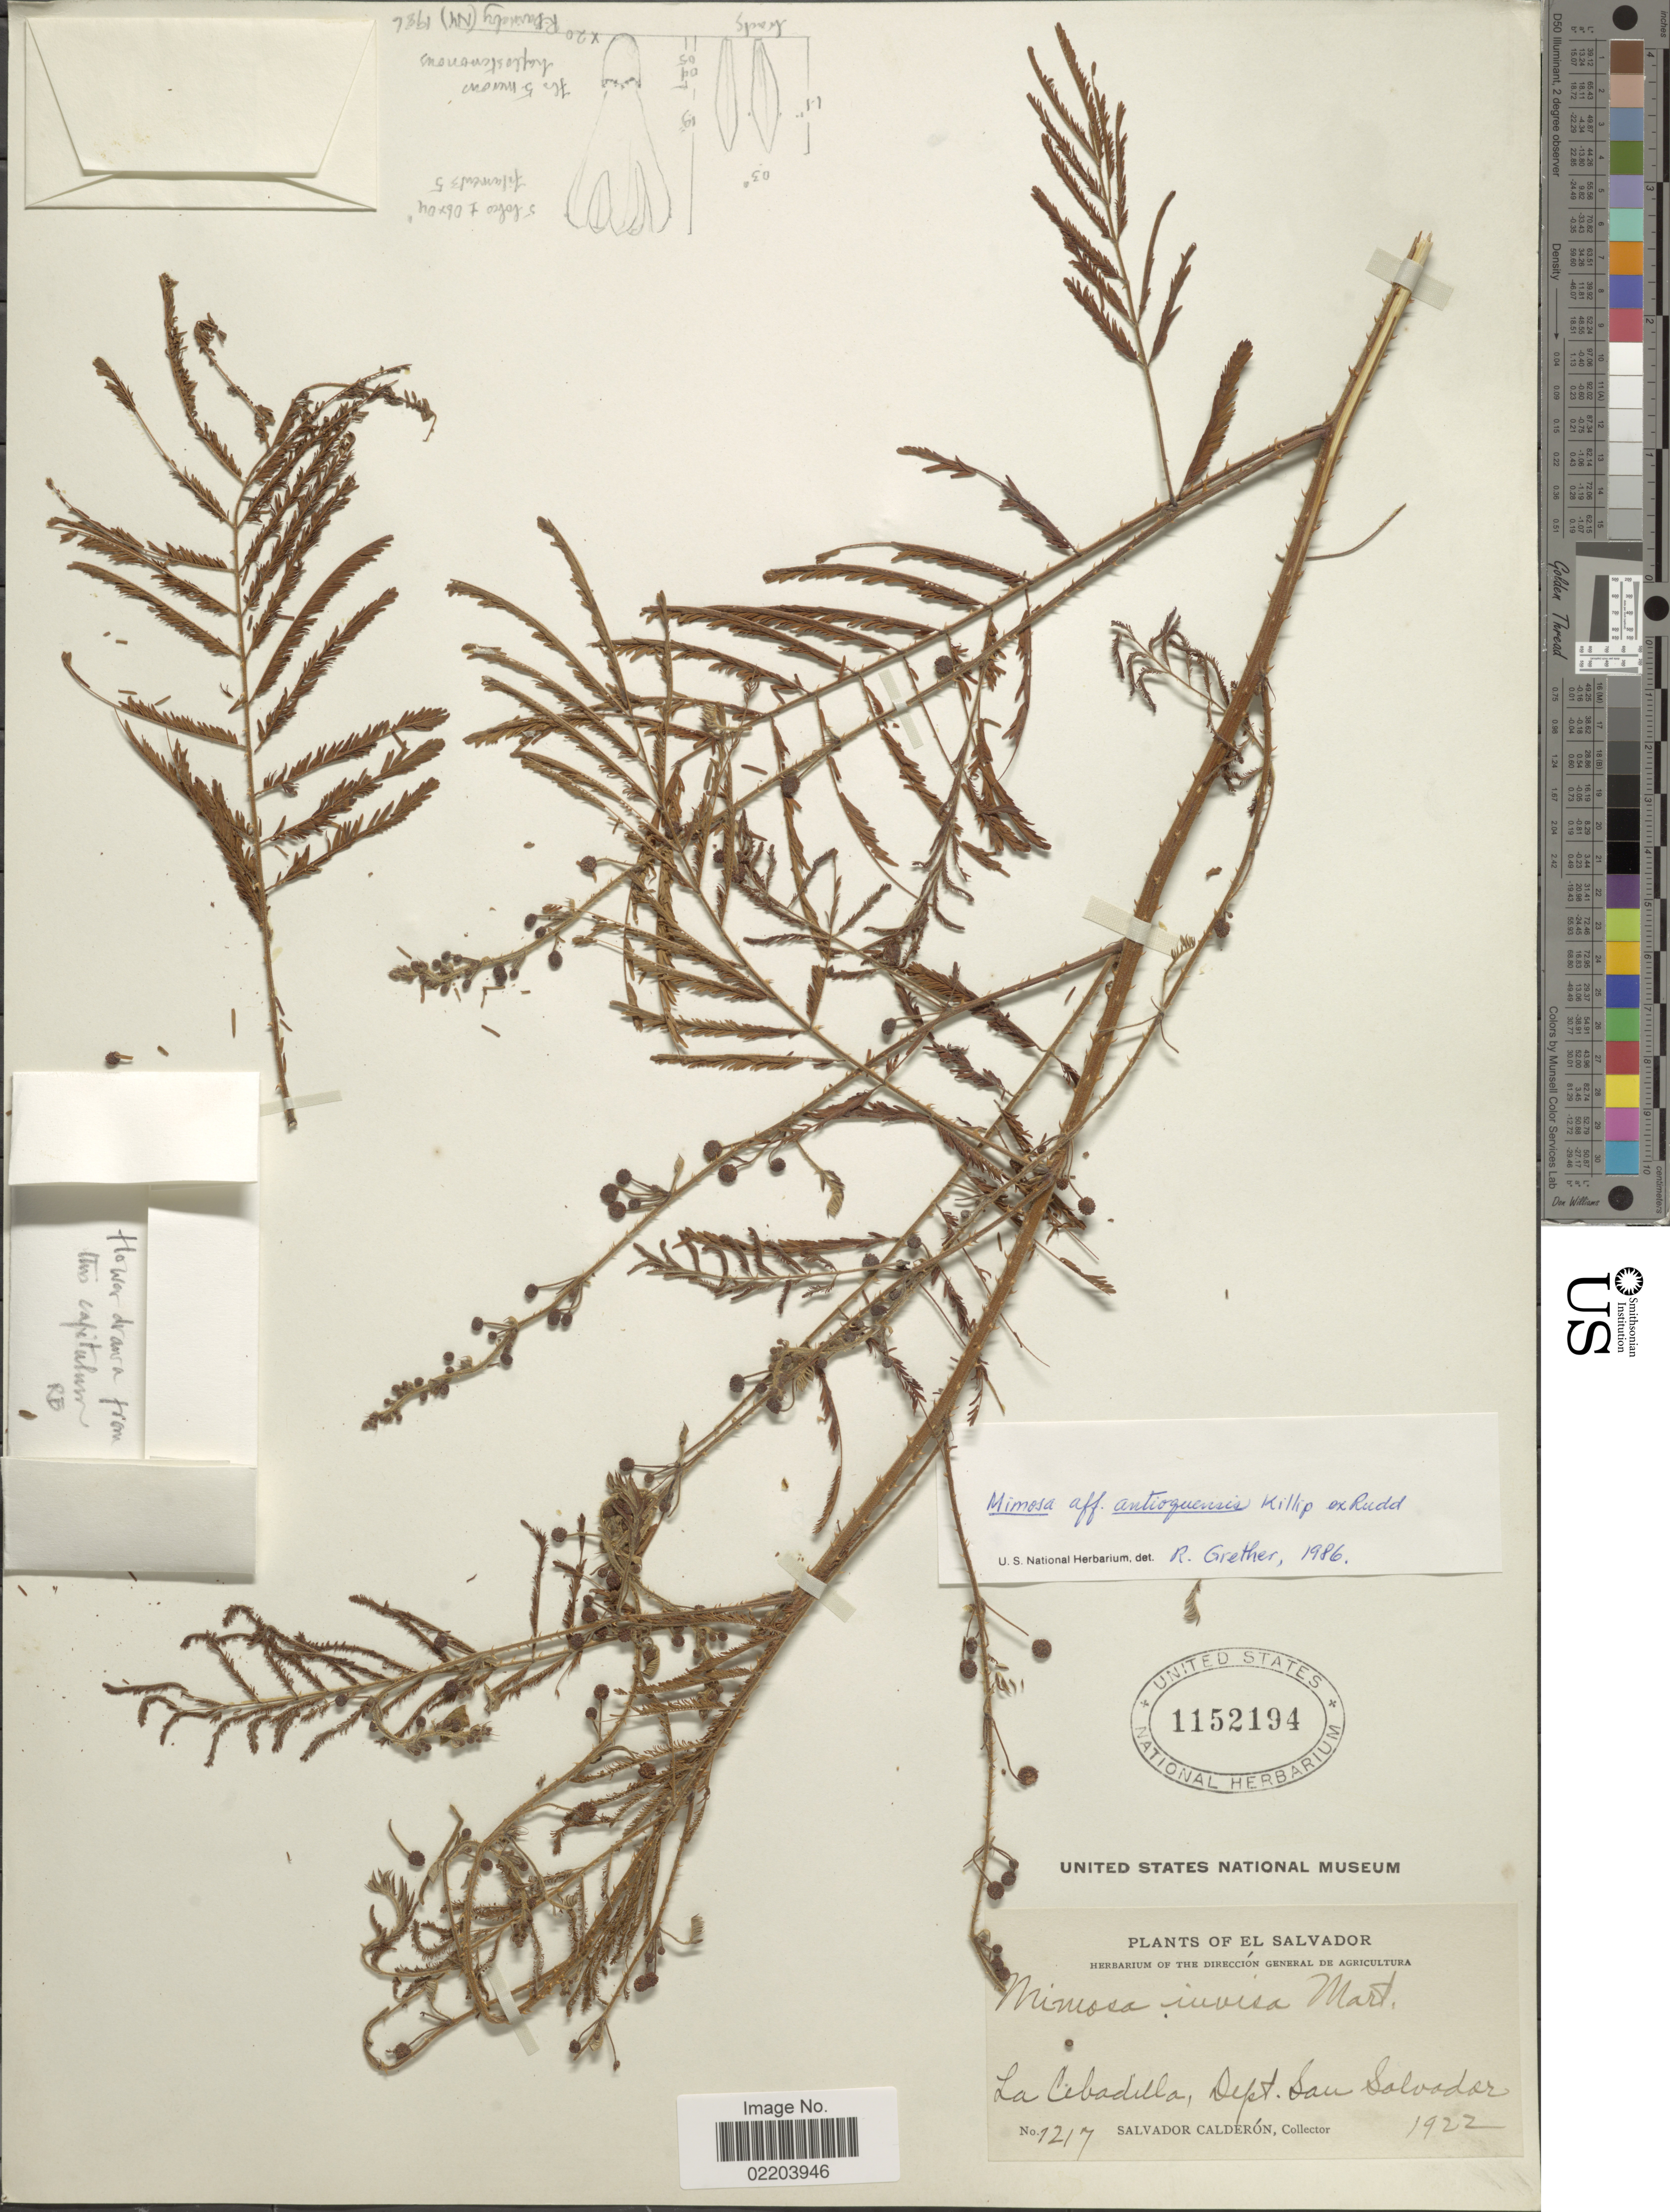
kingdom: Plantae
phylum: Tracheophyta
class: Magnoliopsida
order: Fabales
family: Fabaceae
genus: Mimosa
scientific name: Mimosa antioquiensis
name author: Killip ex Rudd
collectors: S. Calderón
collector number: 1217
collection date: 1922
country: El Salvador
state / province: San Salvador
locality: La Cebadilla, Dept. San Salvador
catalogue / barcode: US 1152194